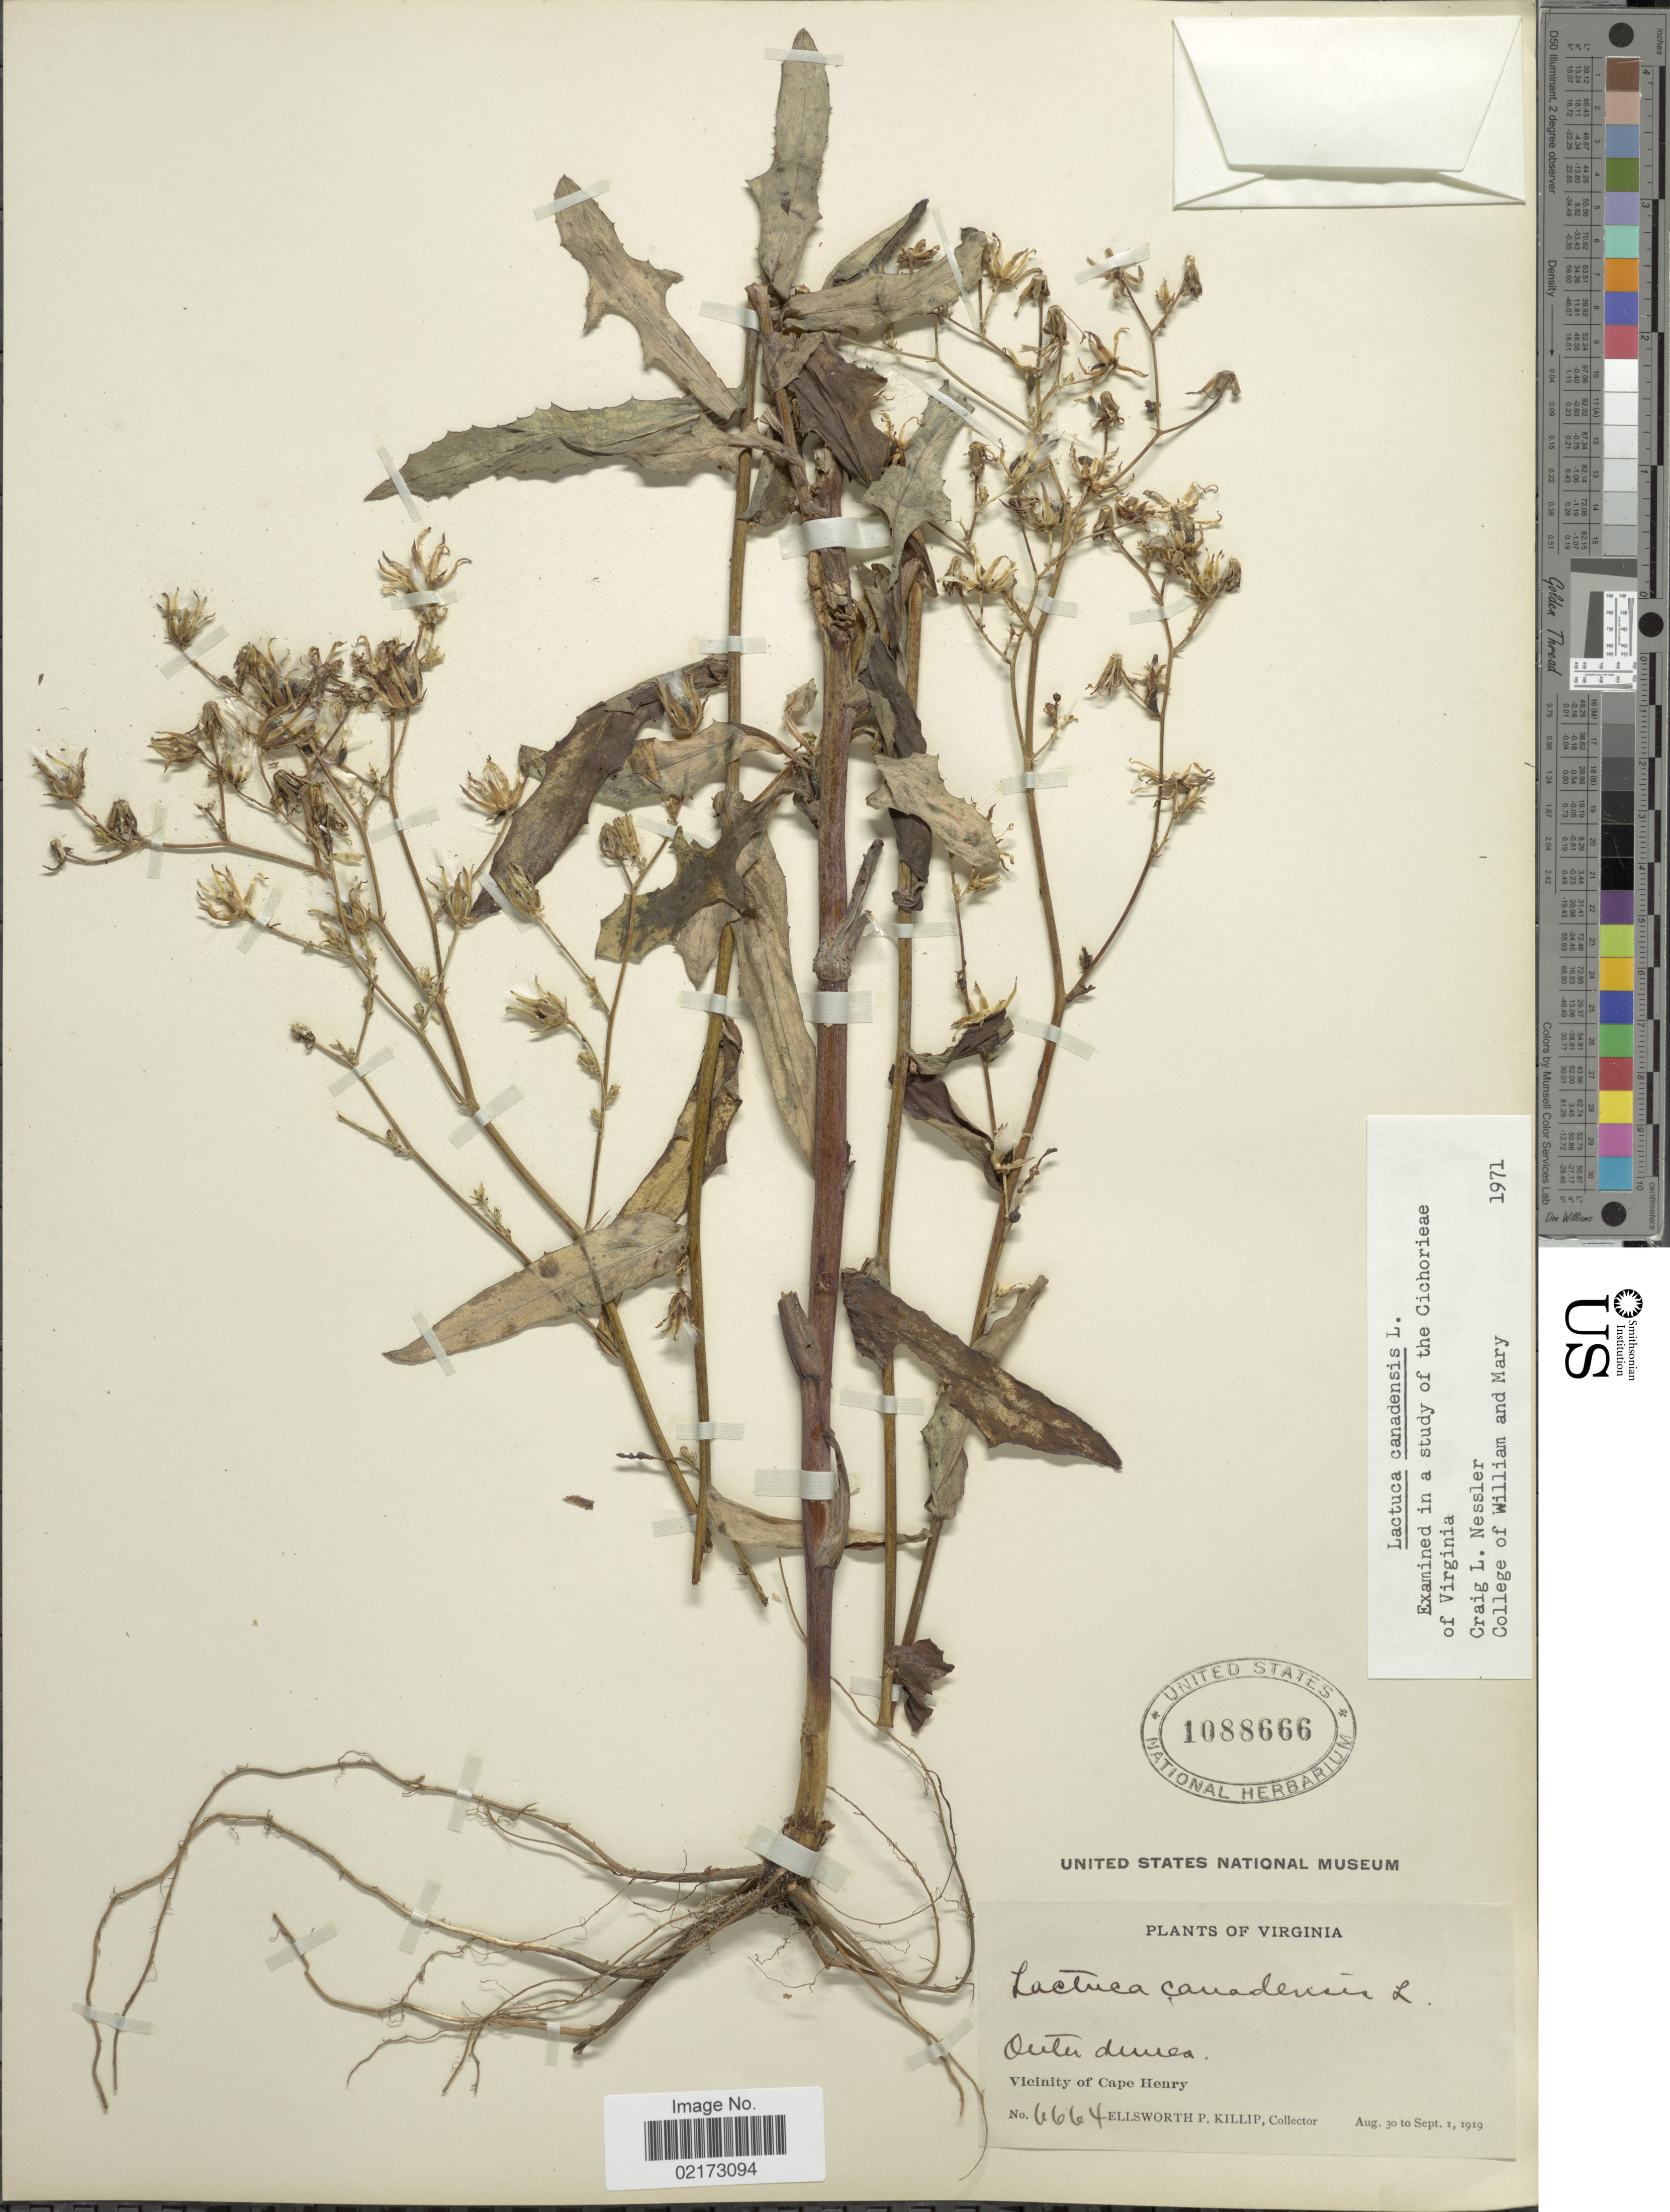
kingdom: Plantae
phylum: Tracheophyta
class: Magnoliopsida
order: Asterales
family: Asteraceae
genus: Lactuca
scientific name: Lactuca canadensis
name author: L.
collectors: E. P. Killip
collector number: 6664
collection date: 1919-08-30/1919-09-01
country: United States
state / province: Virginia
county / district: City of Virginia Beach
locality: Vicinity of Cape Henry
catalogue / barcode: US 1088666